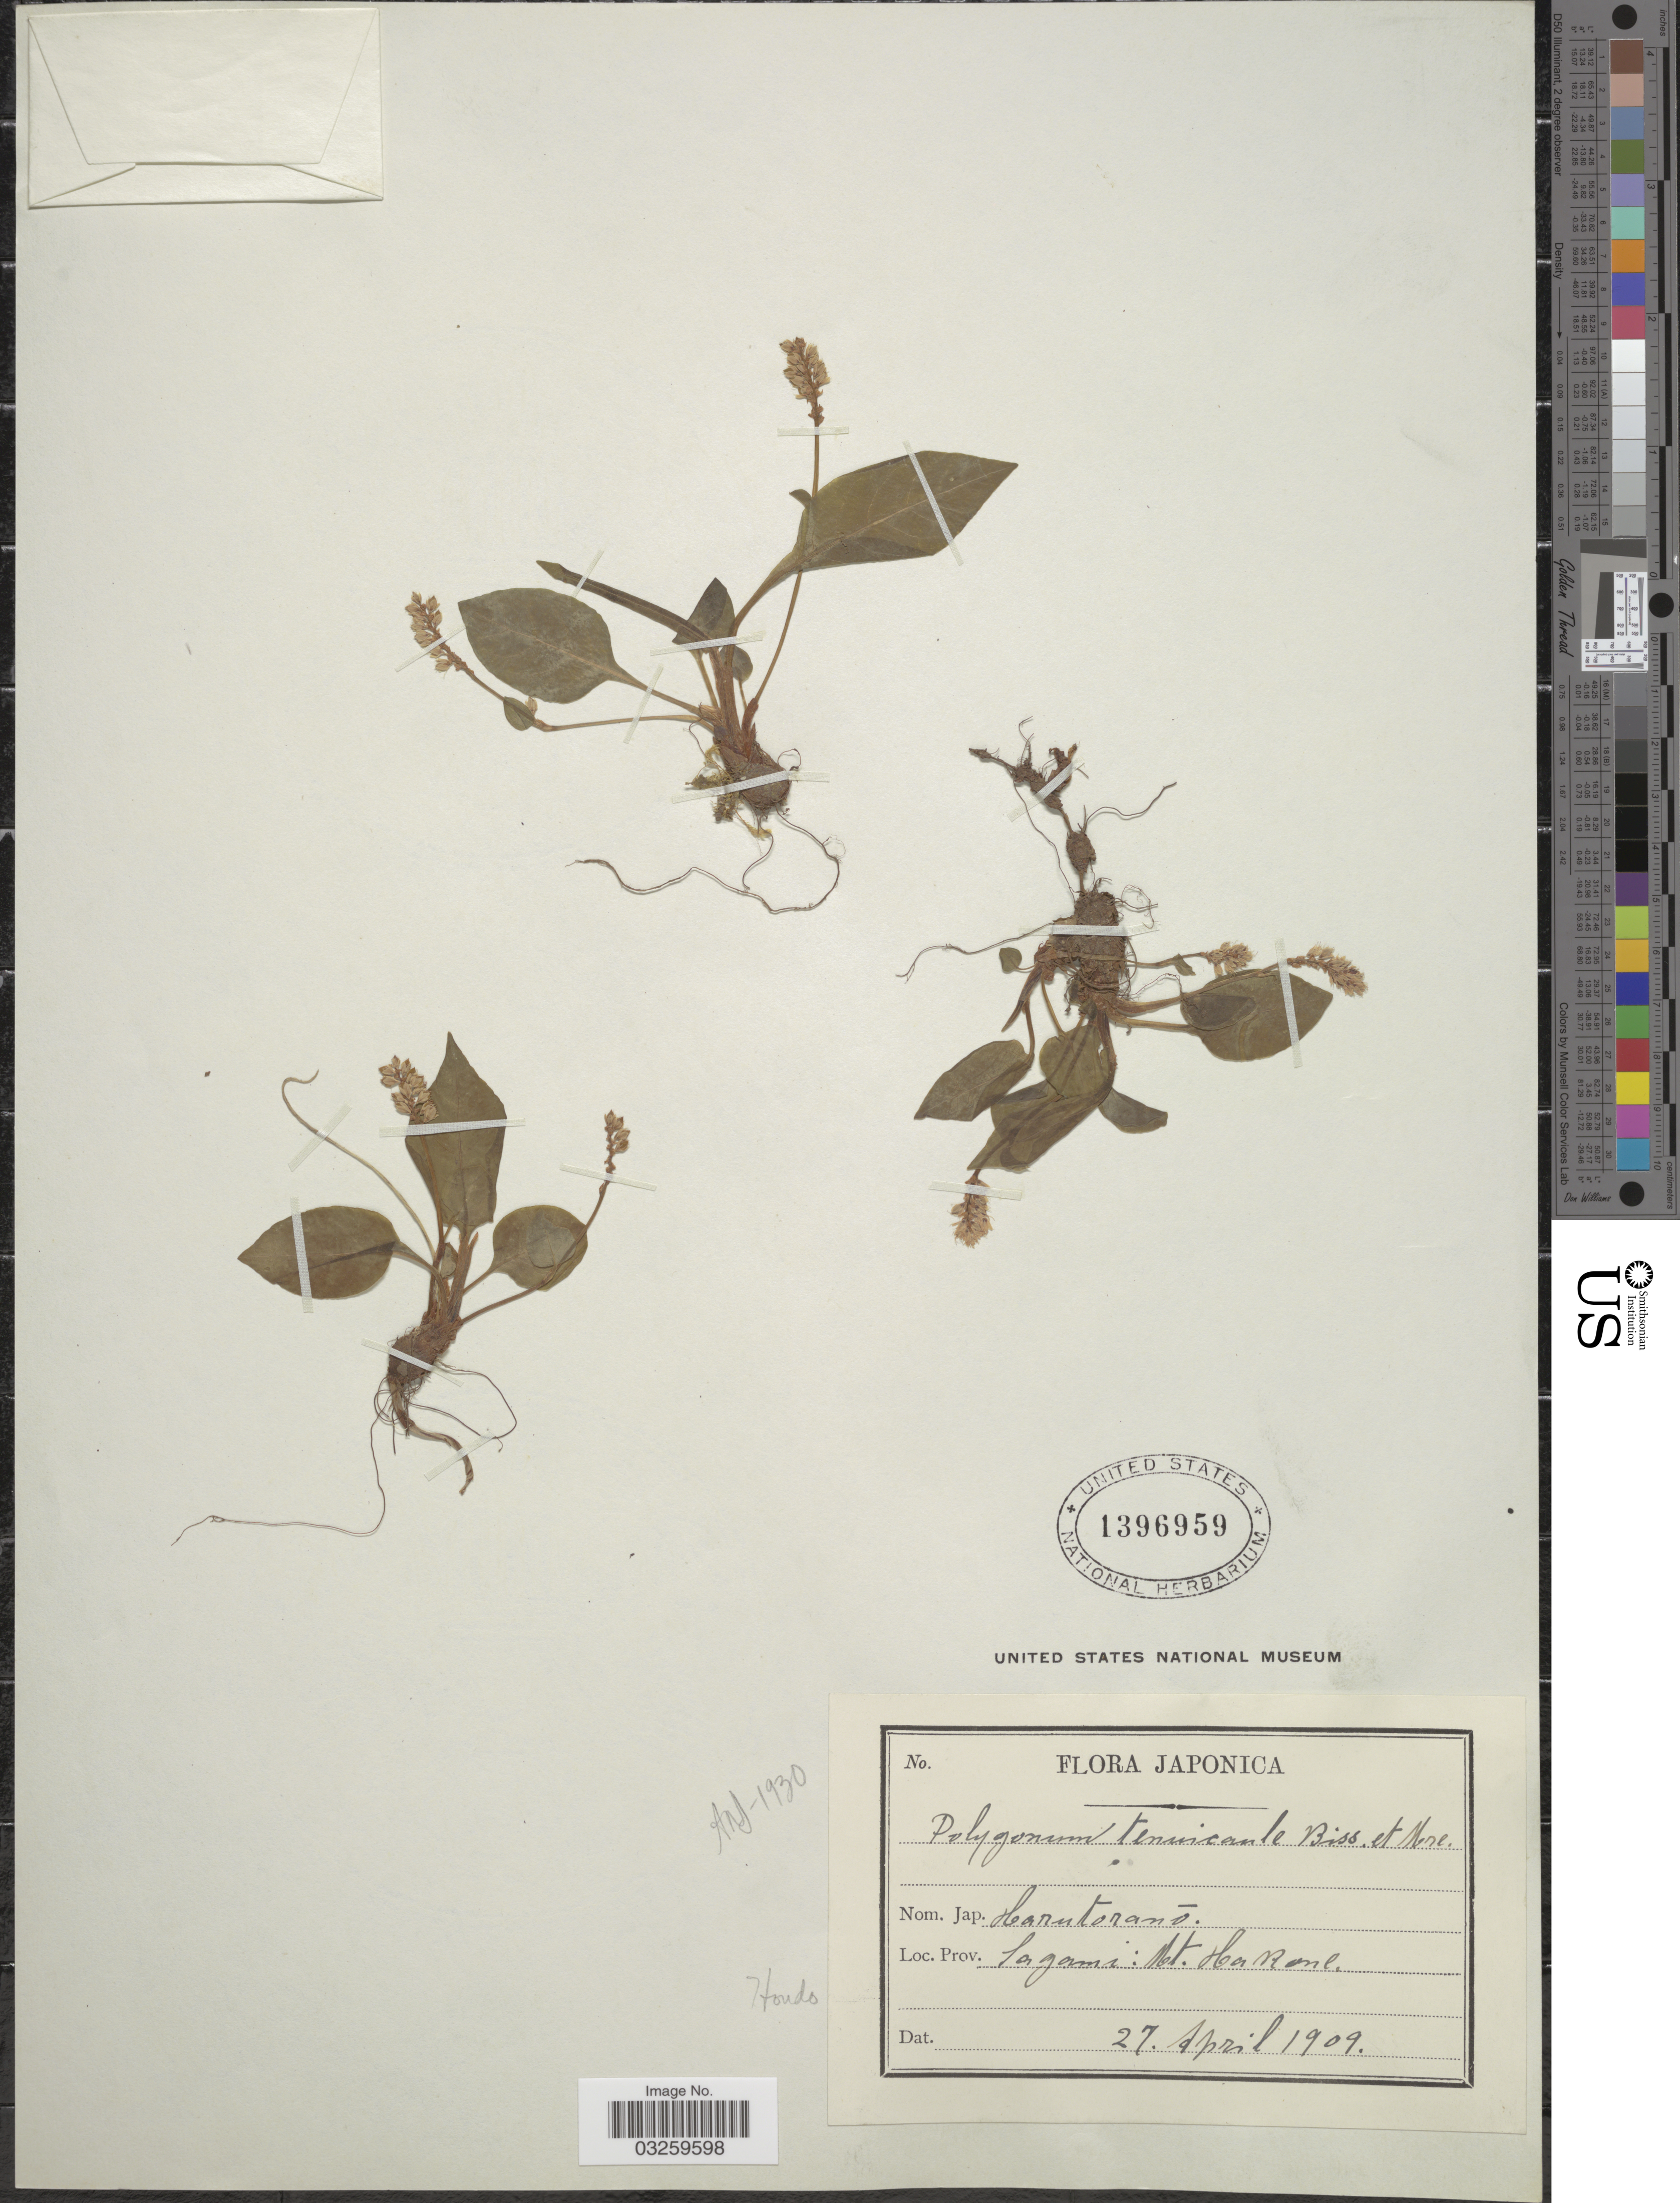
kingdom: Plantae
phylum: Tracheophyta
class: Magnoliopsida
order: Caryophyllales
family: Polygonaceae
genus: Bistorta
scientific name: Bistorta tenuicaulis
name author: (Bisset & S. Moore) Nakai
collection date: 1909-04-27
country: Japan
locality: Sagami: Mt. Hakone.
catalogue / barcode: US 1396959